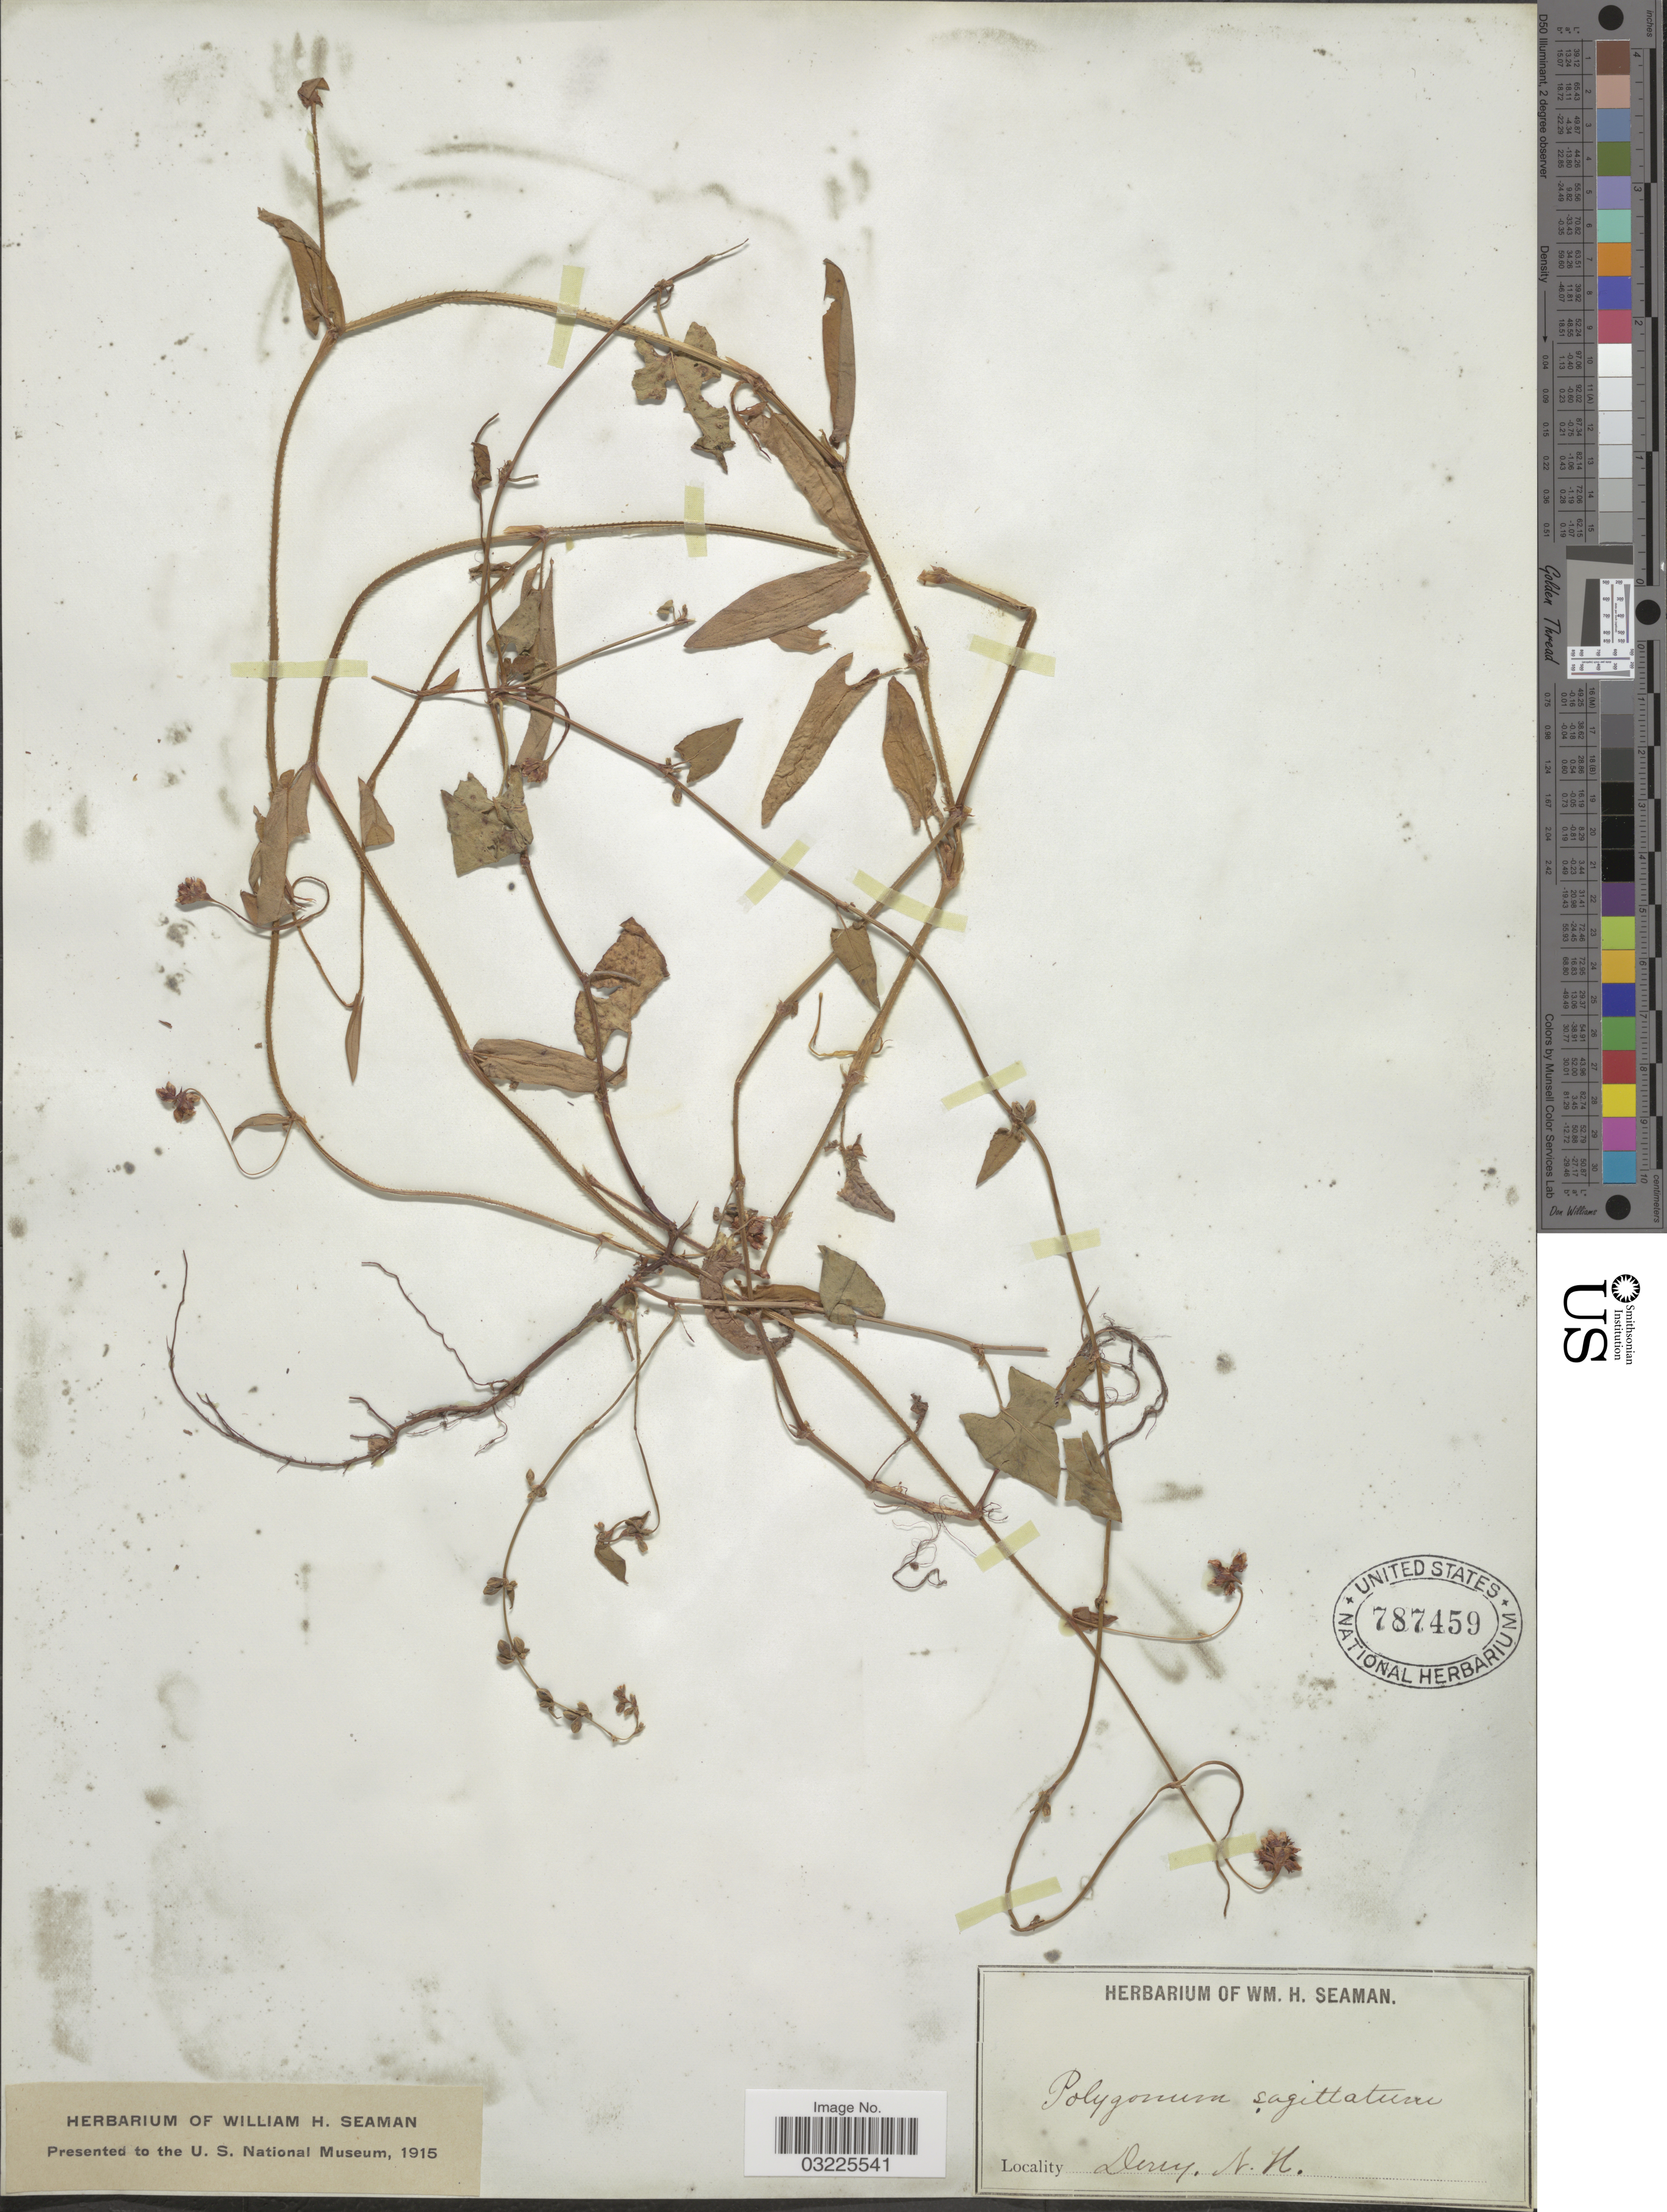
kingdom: Plantae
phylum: Tracheophyta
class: Magnoliopsida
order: Caryophyllales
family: Polygonaceae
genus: Persicaria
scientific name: Persicaria sagittata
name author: (L.) H. Gross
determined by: Atha, D. E.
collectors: Ex herb. W. H. Seaman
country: United States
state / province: New Hampshire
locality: Derry.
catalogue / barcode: US 787459